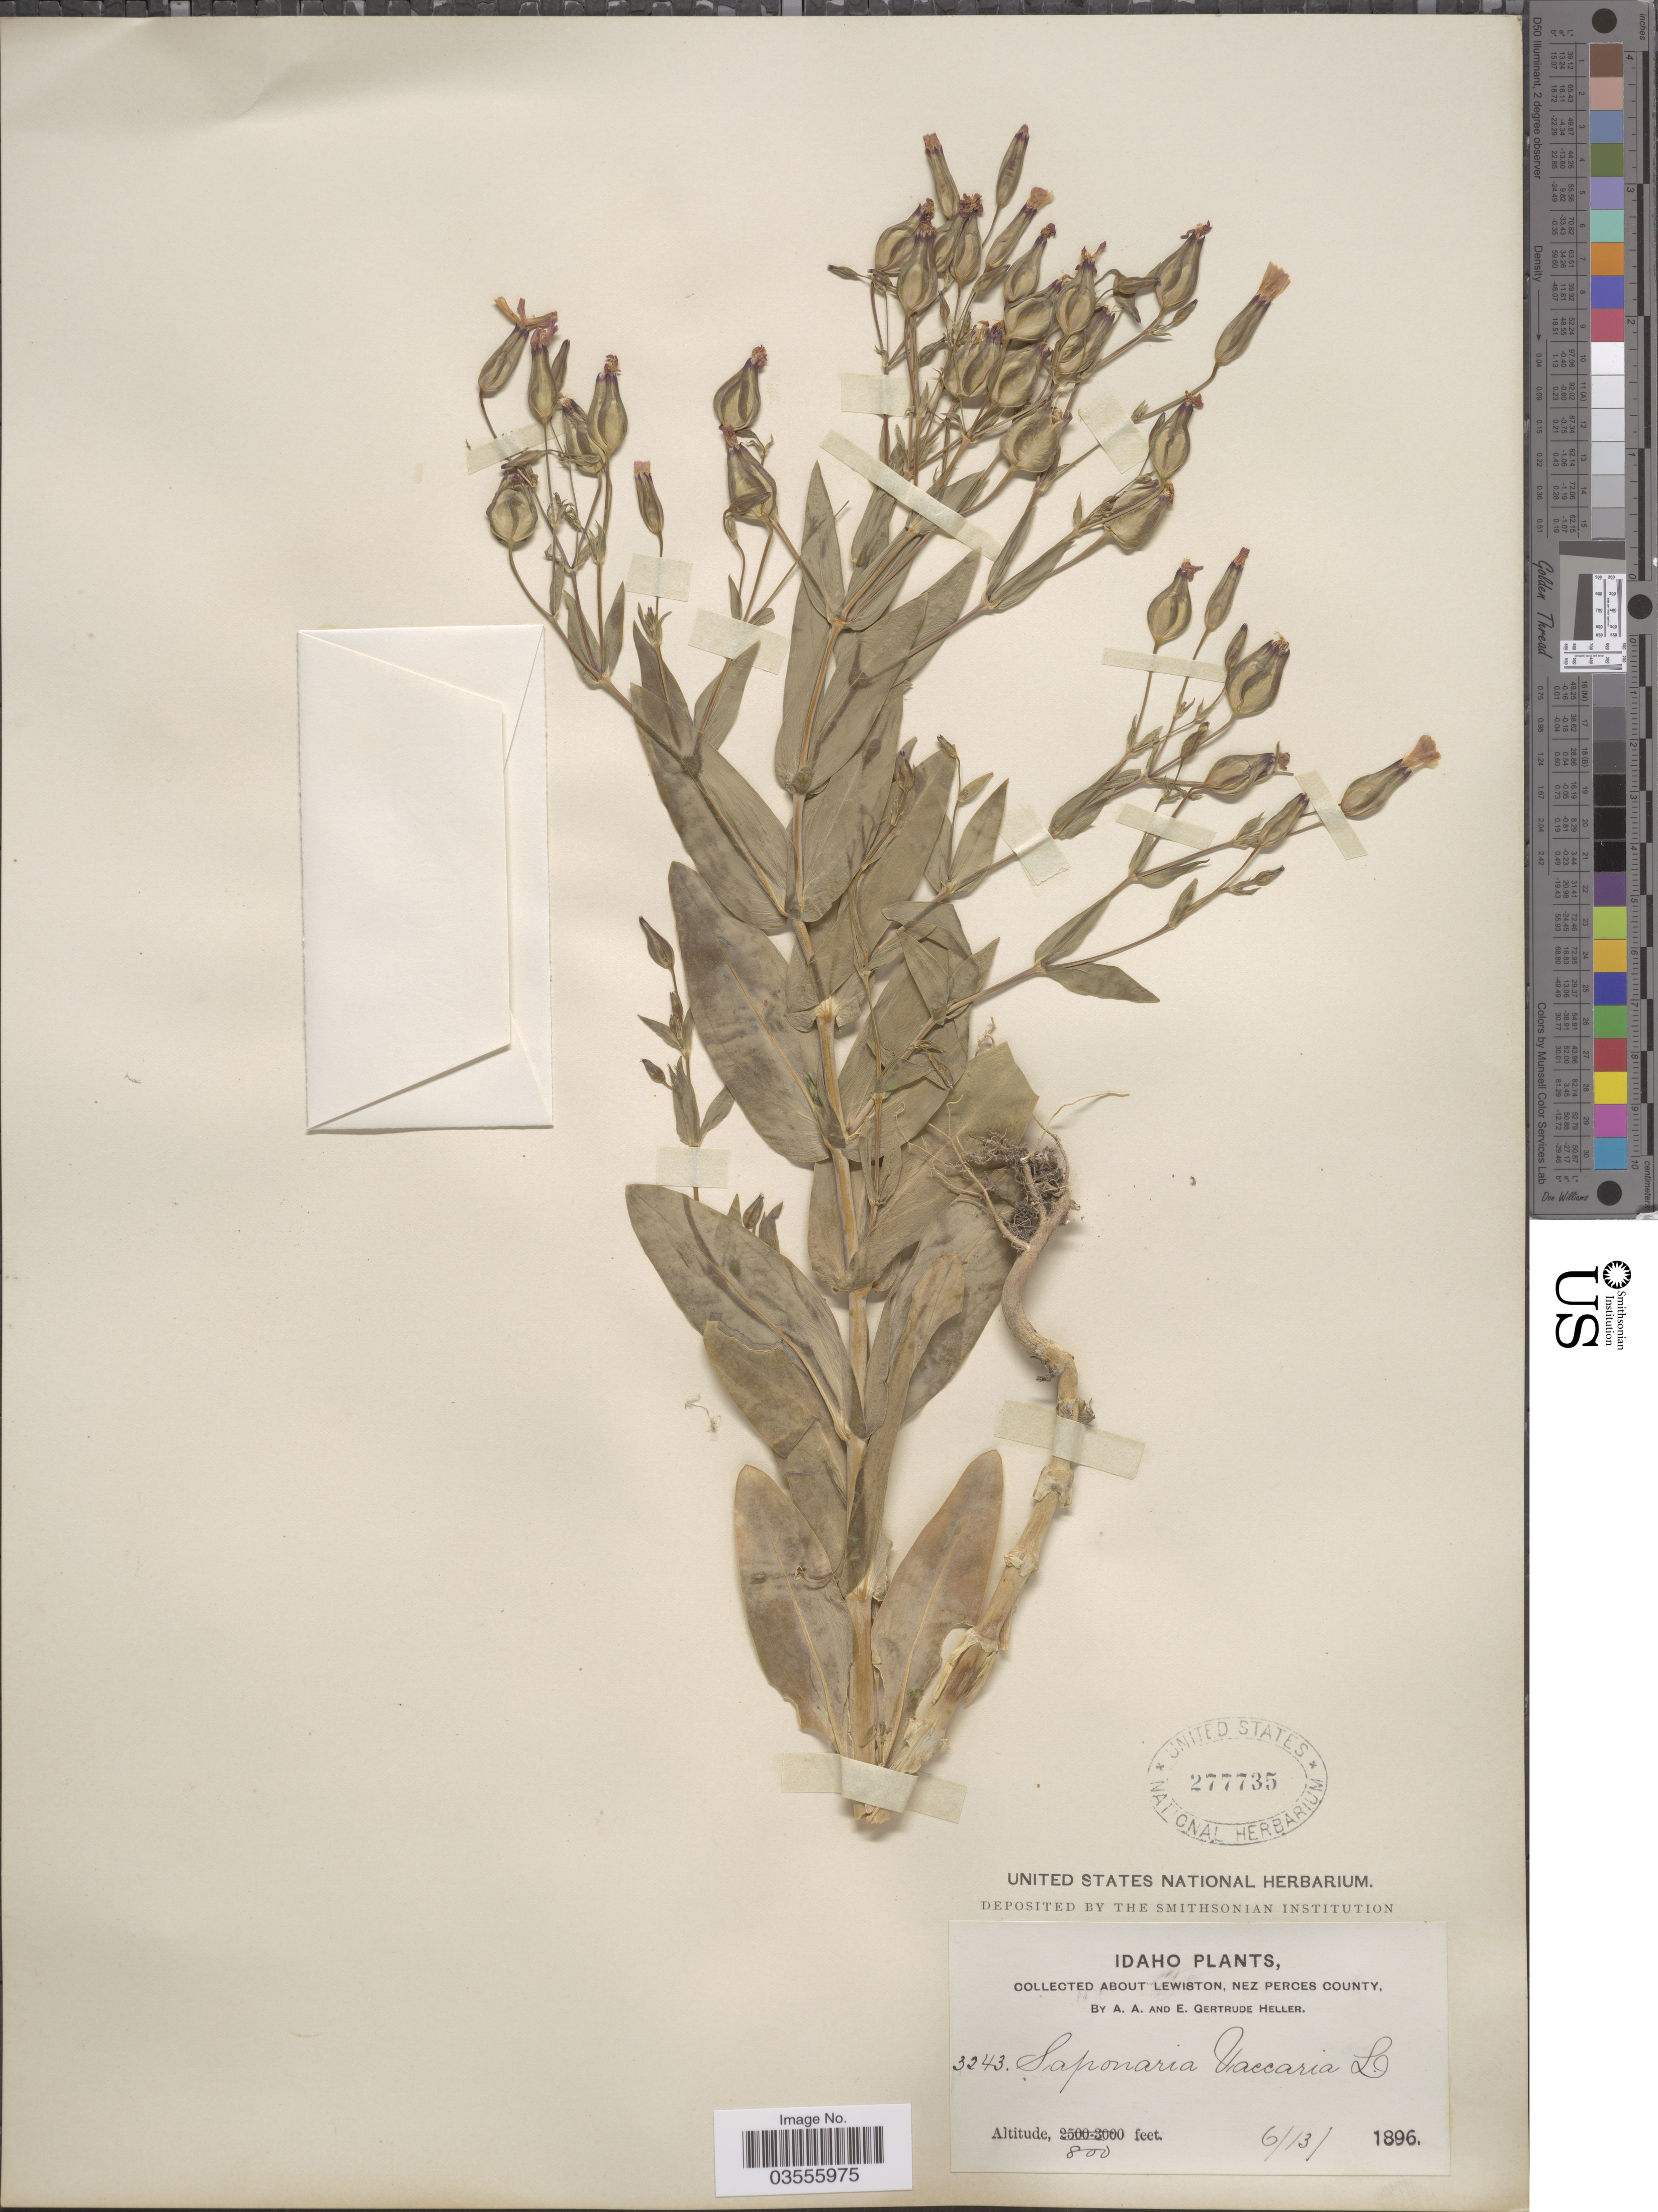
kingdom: Plantae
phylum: Tracheophyta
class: Magnoliopsida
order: Caryophyllales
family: Caryophyllaceae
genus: Vaccaria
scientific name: Vaccaria vaccaria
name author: (L.) Britton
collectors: A. A. Heller & E. Gertrude Heller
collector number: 3243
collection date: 1896-06-13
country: United States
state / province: Idaho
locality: About Lewiston, Nez Perces County.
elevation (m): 244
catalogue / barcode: US 277735